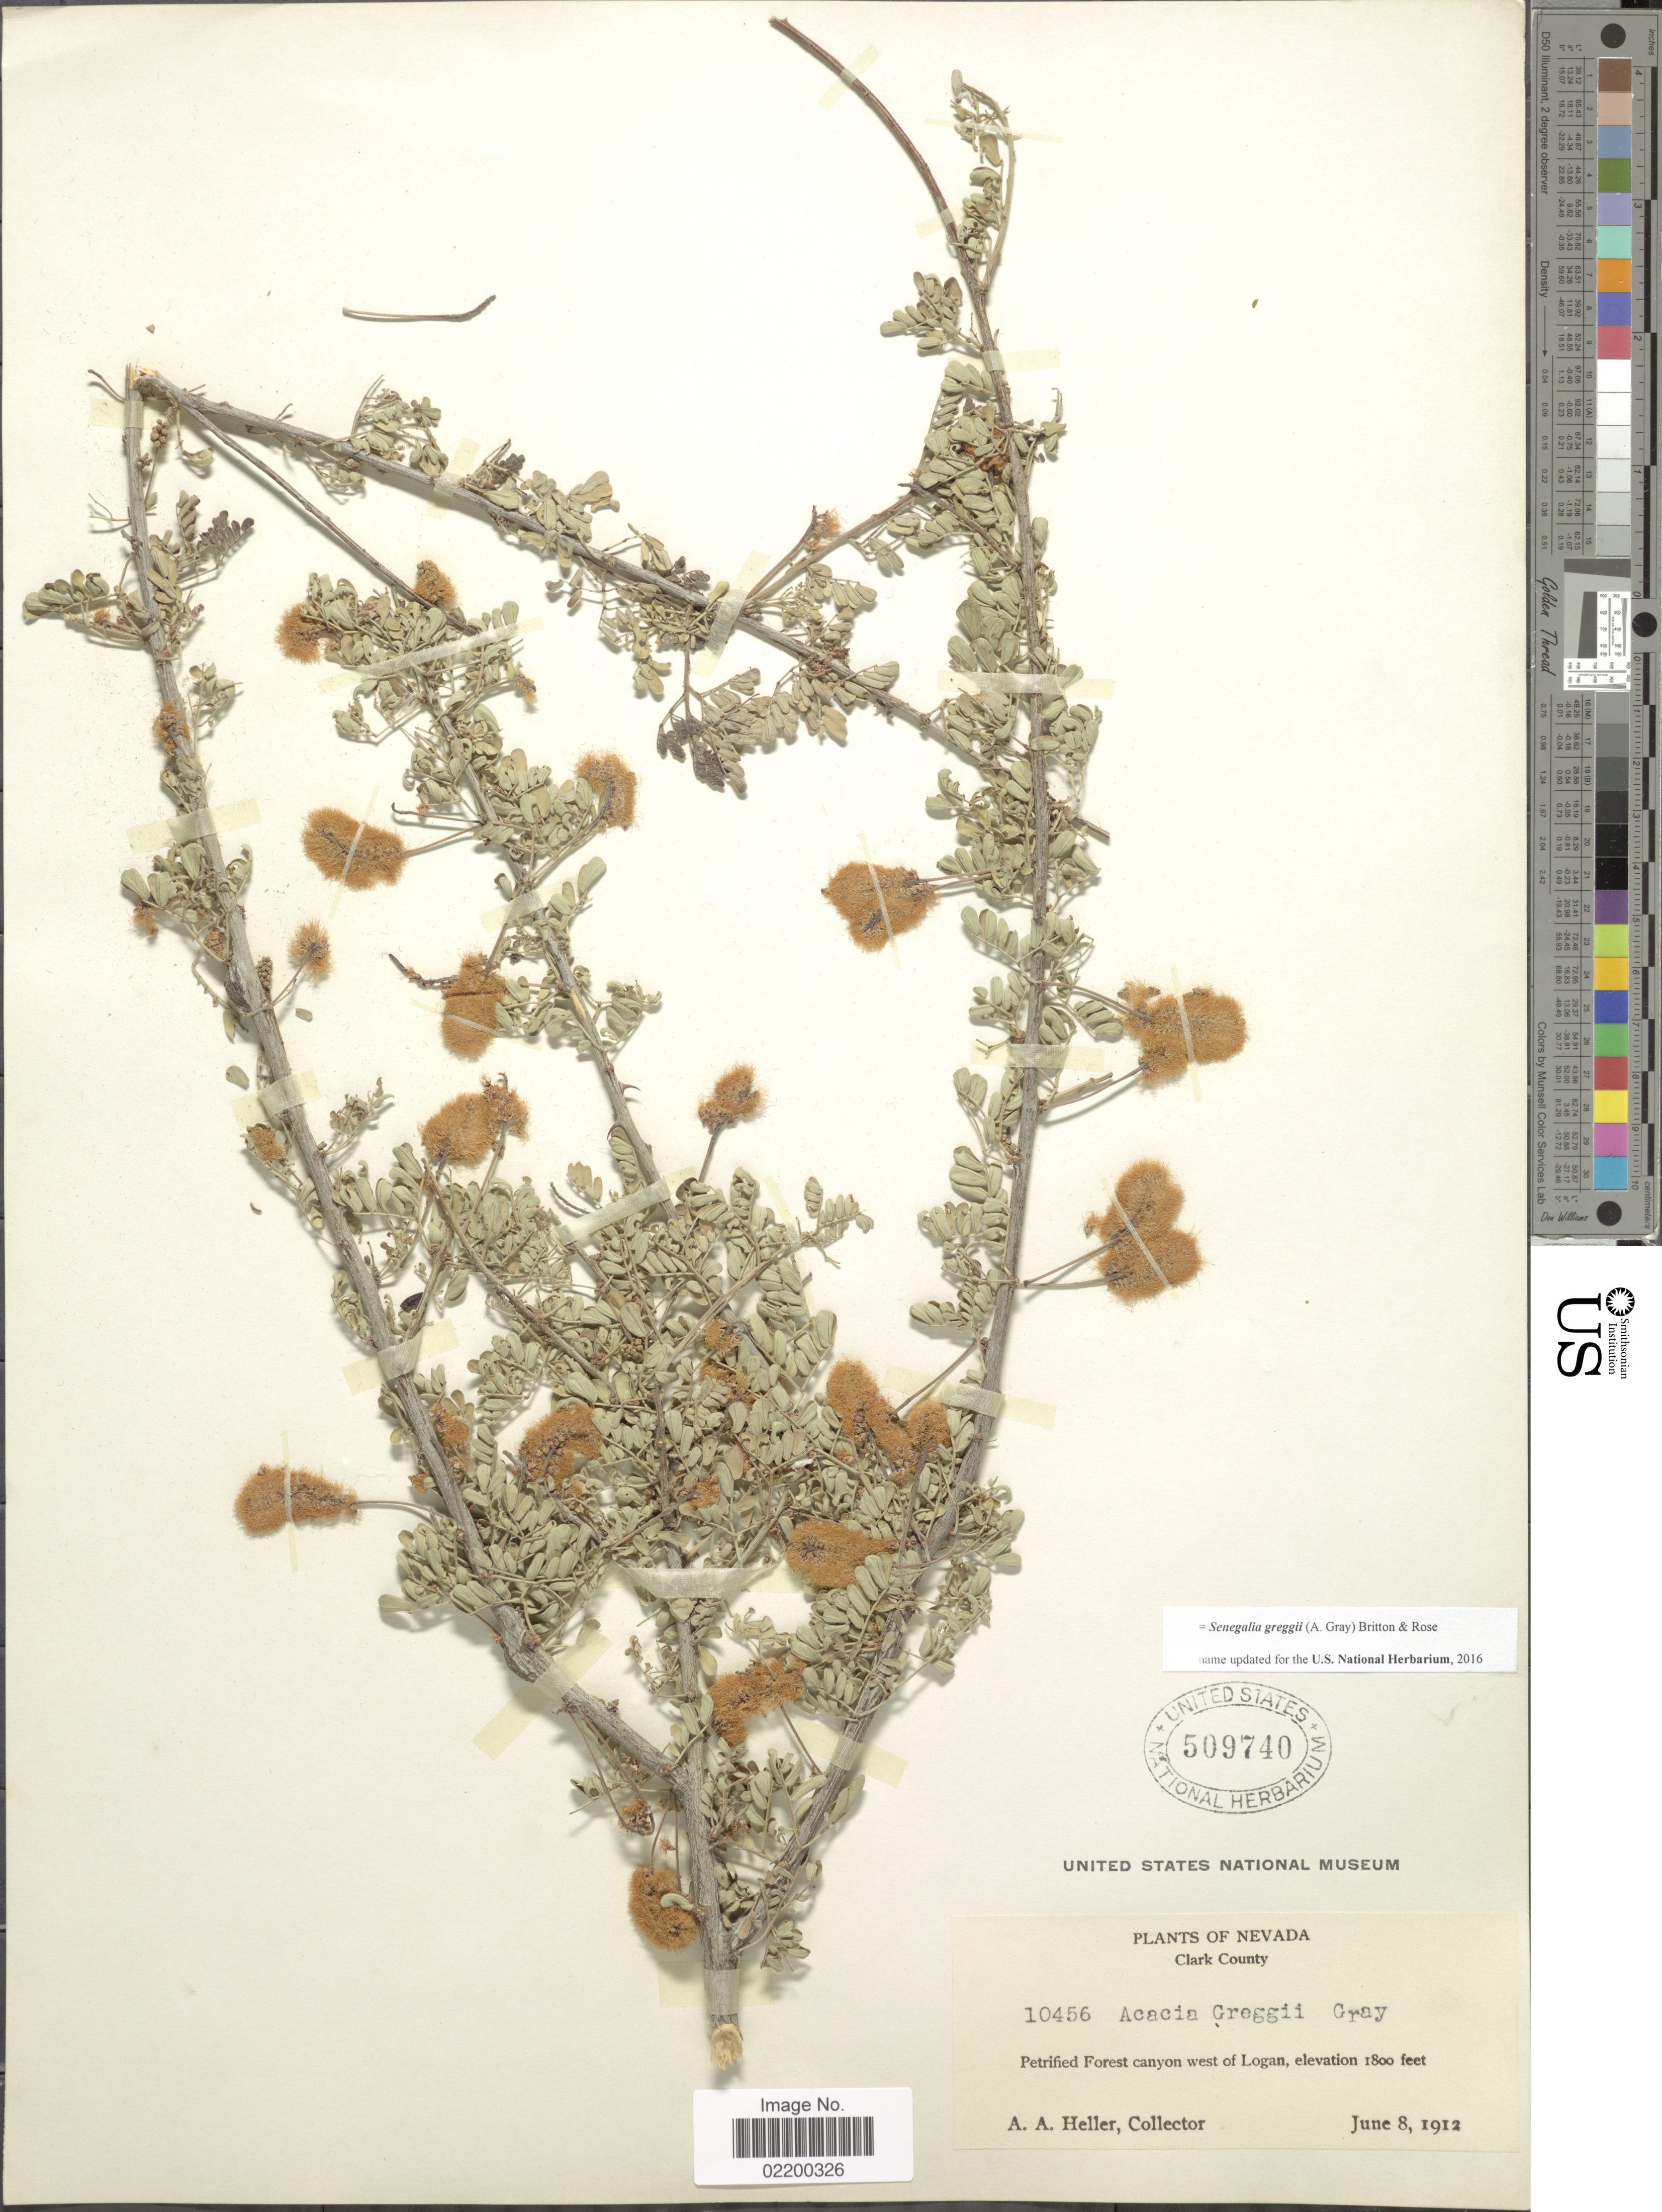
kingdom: Plantae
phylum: Tracheophyta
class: Magnoliopsida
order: Fabales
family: Fabaceae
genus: Senegalia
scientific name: Senegalia greggii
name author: (A. Gray) Britton & Rose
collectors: A. A. Heller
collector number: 10456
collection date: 1912-06-08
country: United States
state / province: Nevada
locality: Clark County, Petrified Forest canyon west of Logan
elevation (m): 549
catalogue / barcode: US 509740